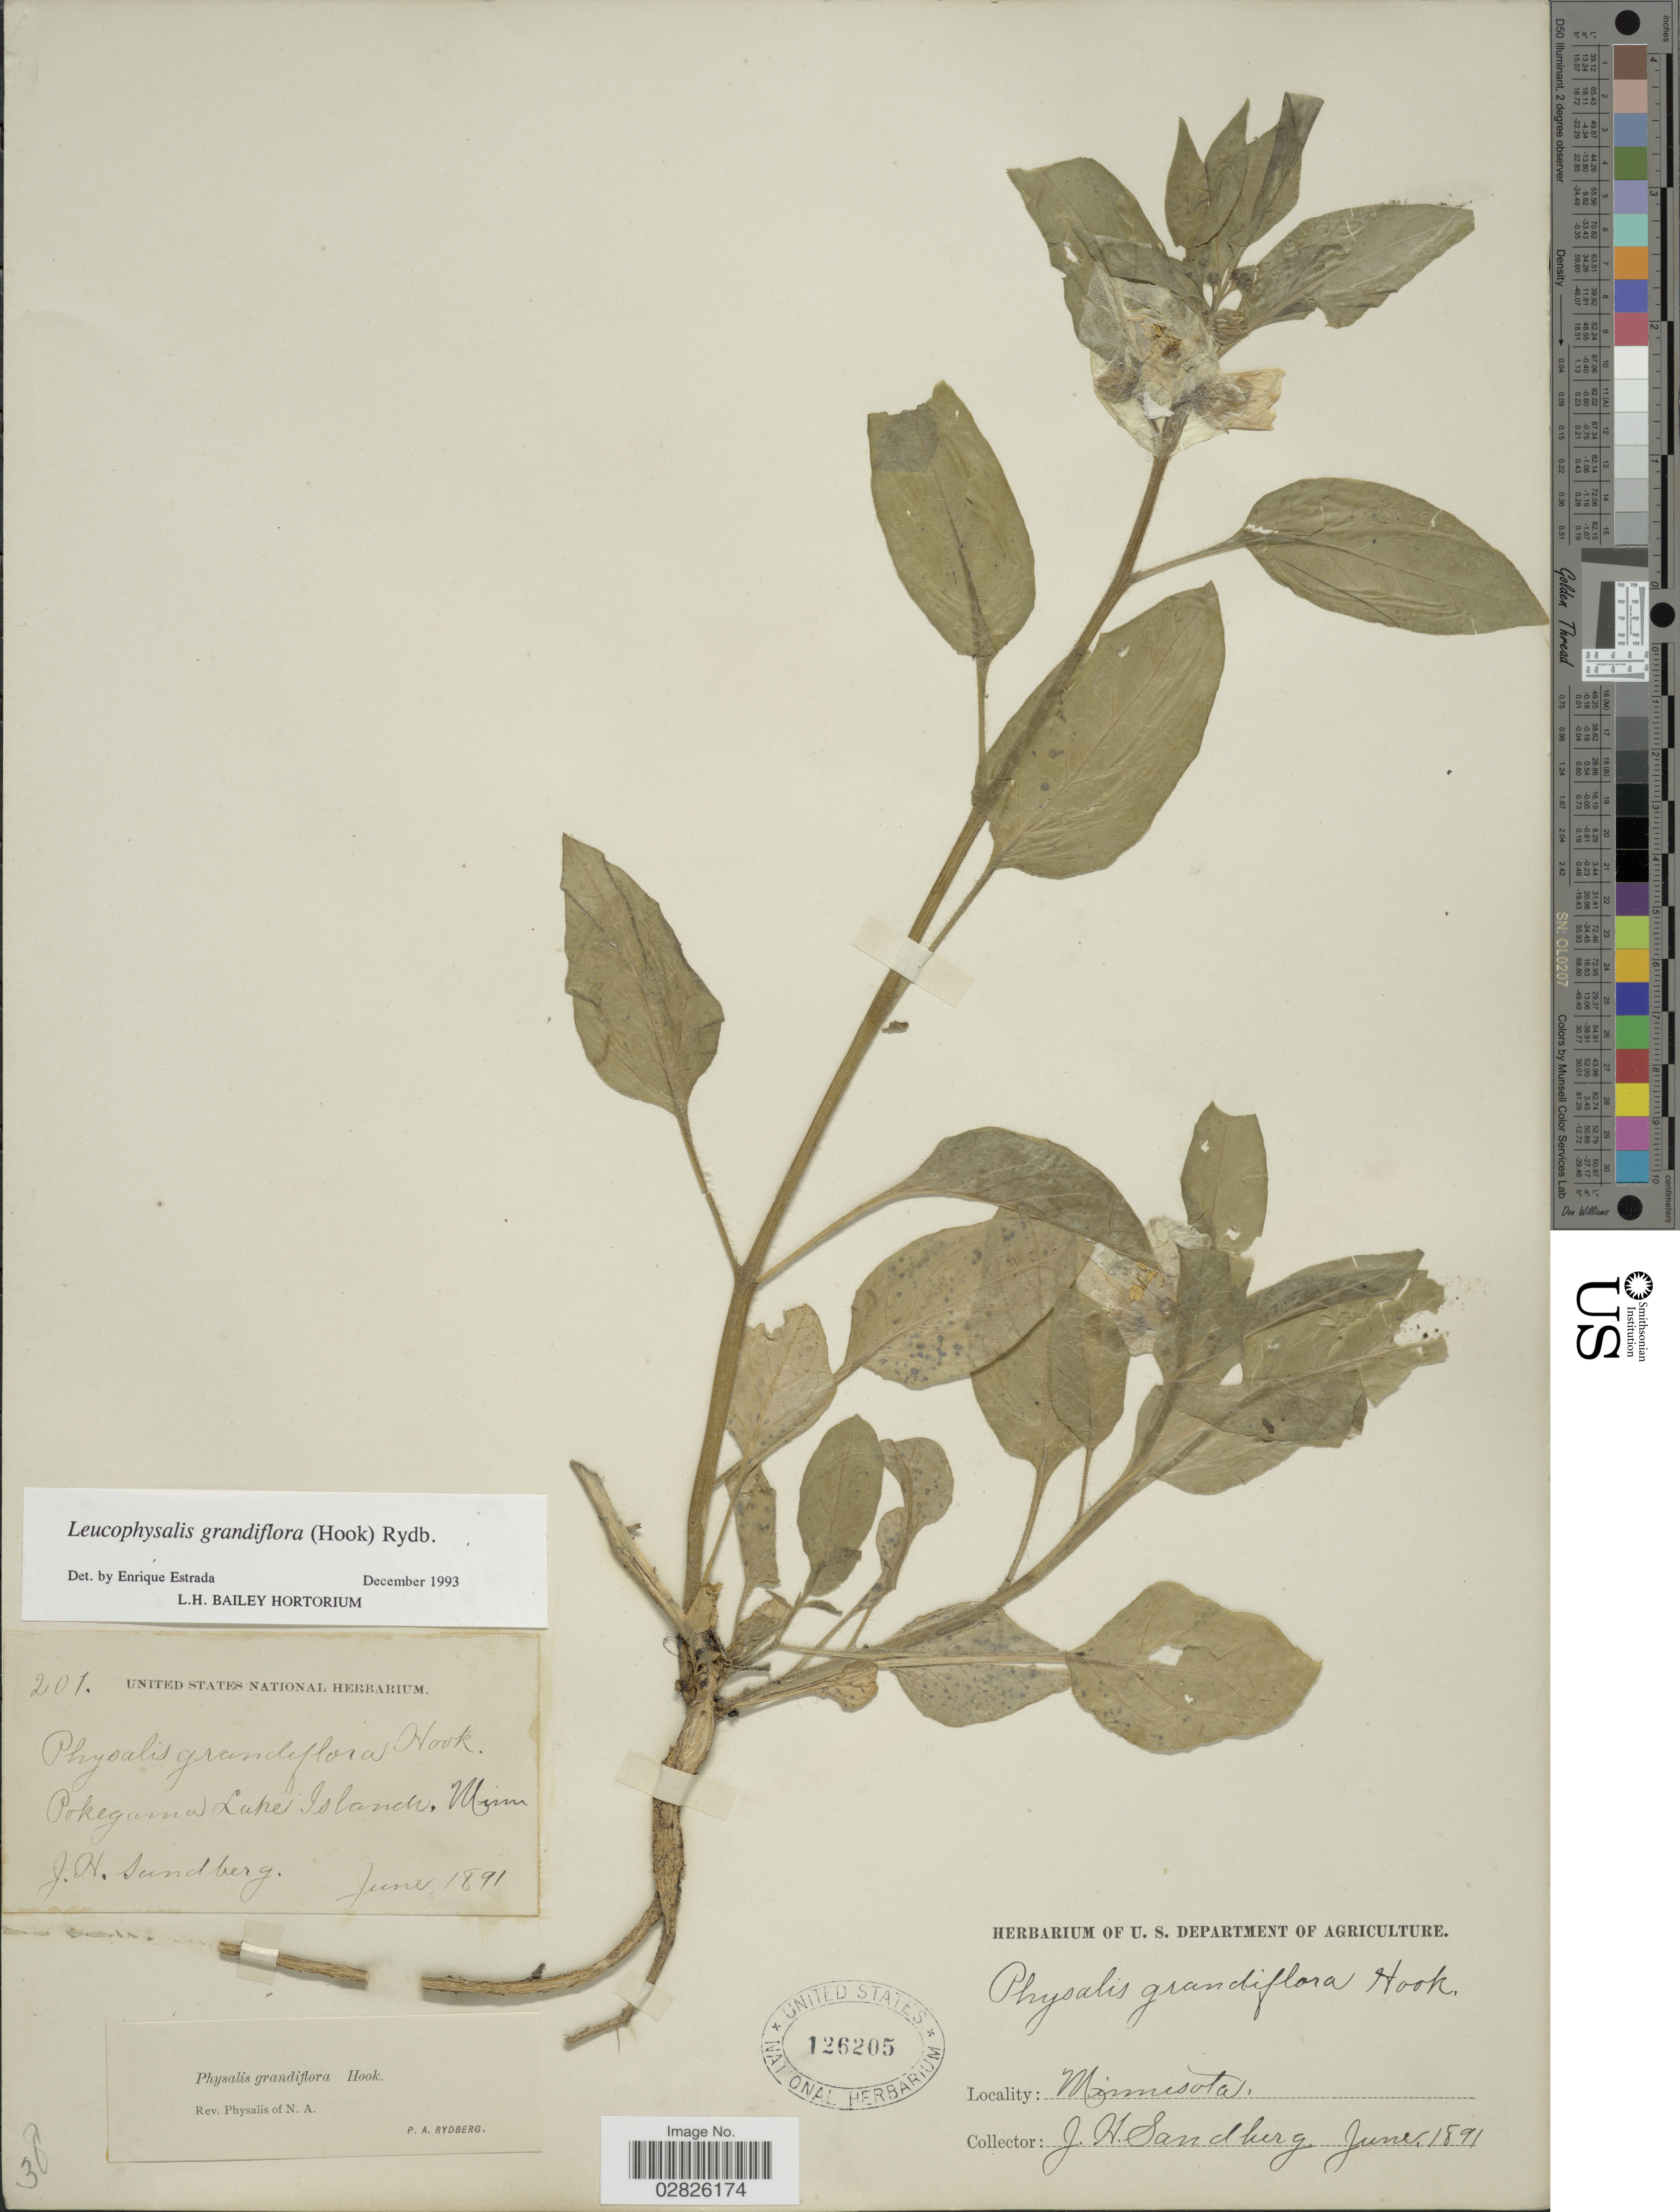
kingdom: Plantae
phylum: Tracheophyta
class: Magnoliopsida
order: Solanales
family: Solanaceae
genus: Leucophysalis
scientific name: Leucophysalis grandiflora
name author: (Hook.) Rydb.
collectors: J. H. Sandberg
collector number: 201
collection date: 1891-06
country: United States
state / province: Minnesota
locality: Pokegama Lake Islands.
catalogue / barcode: US 126205